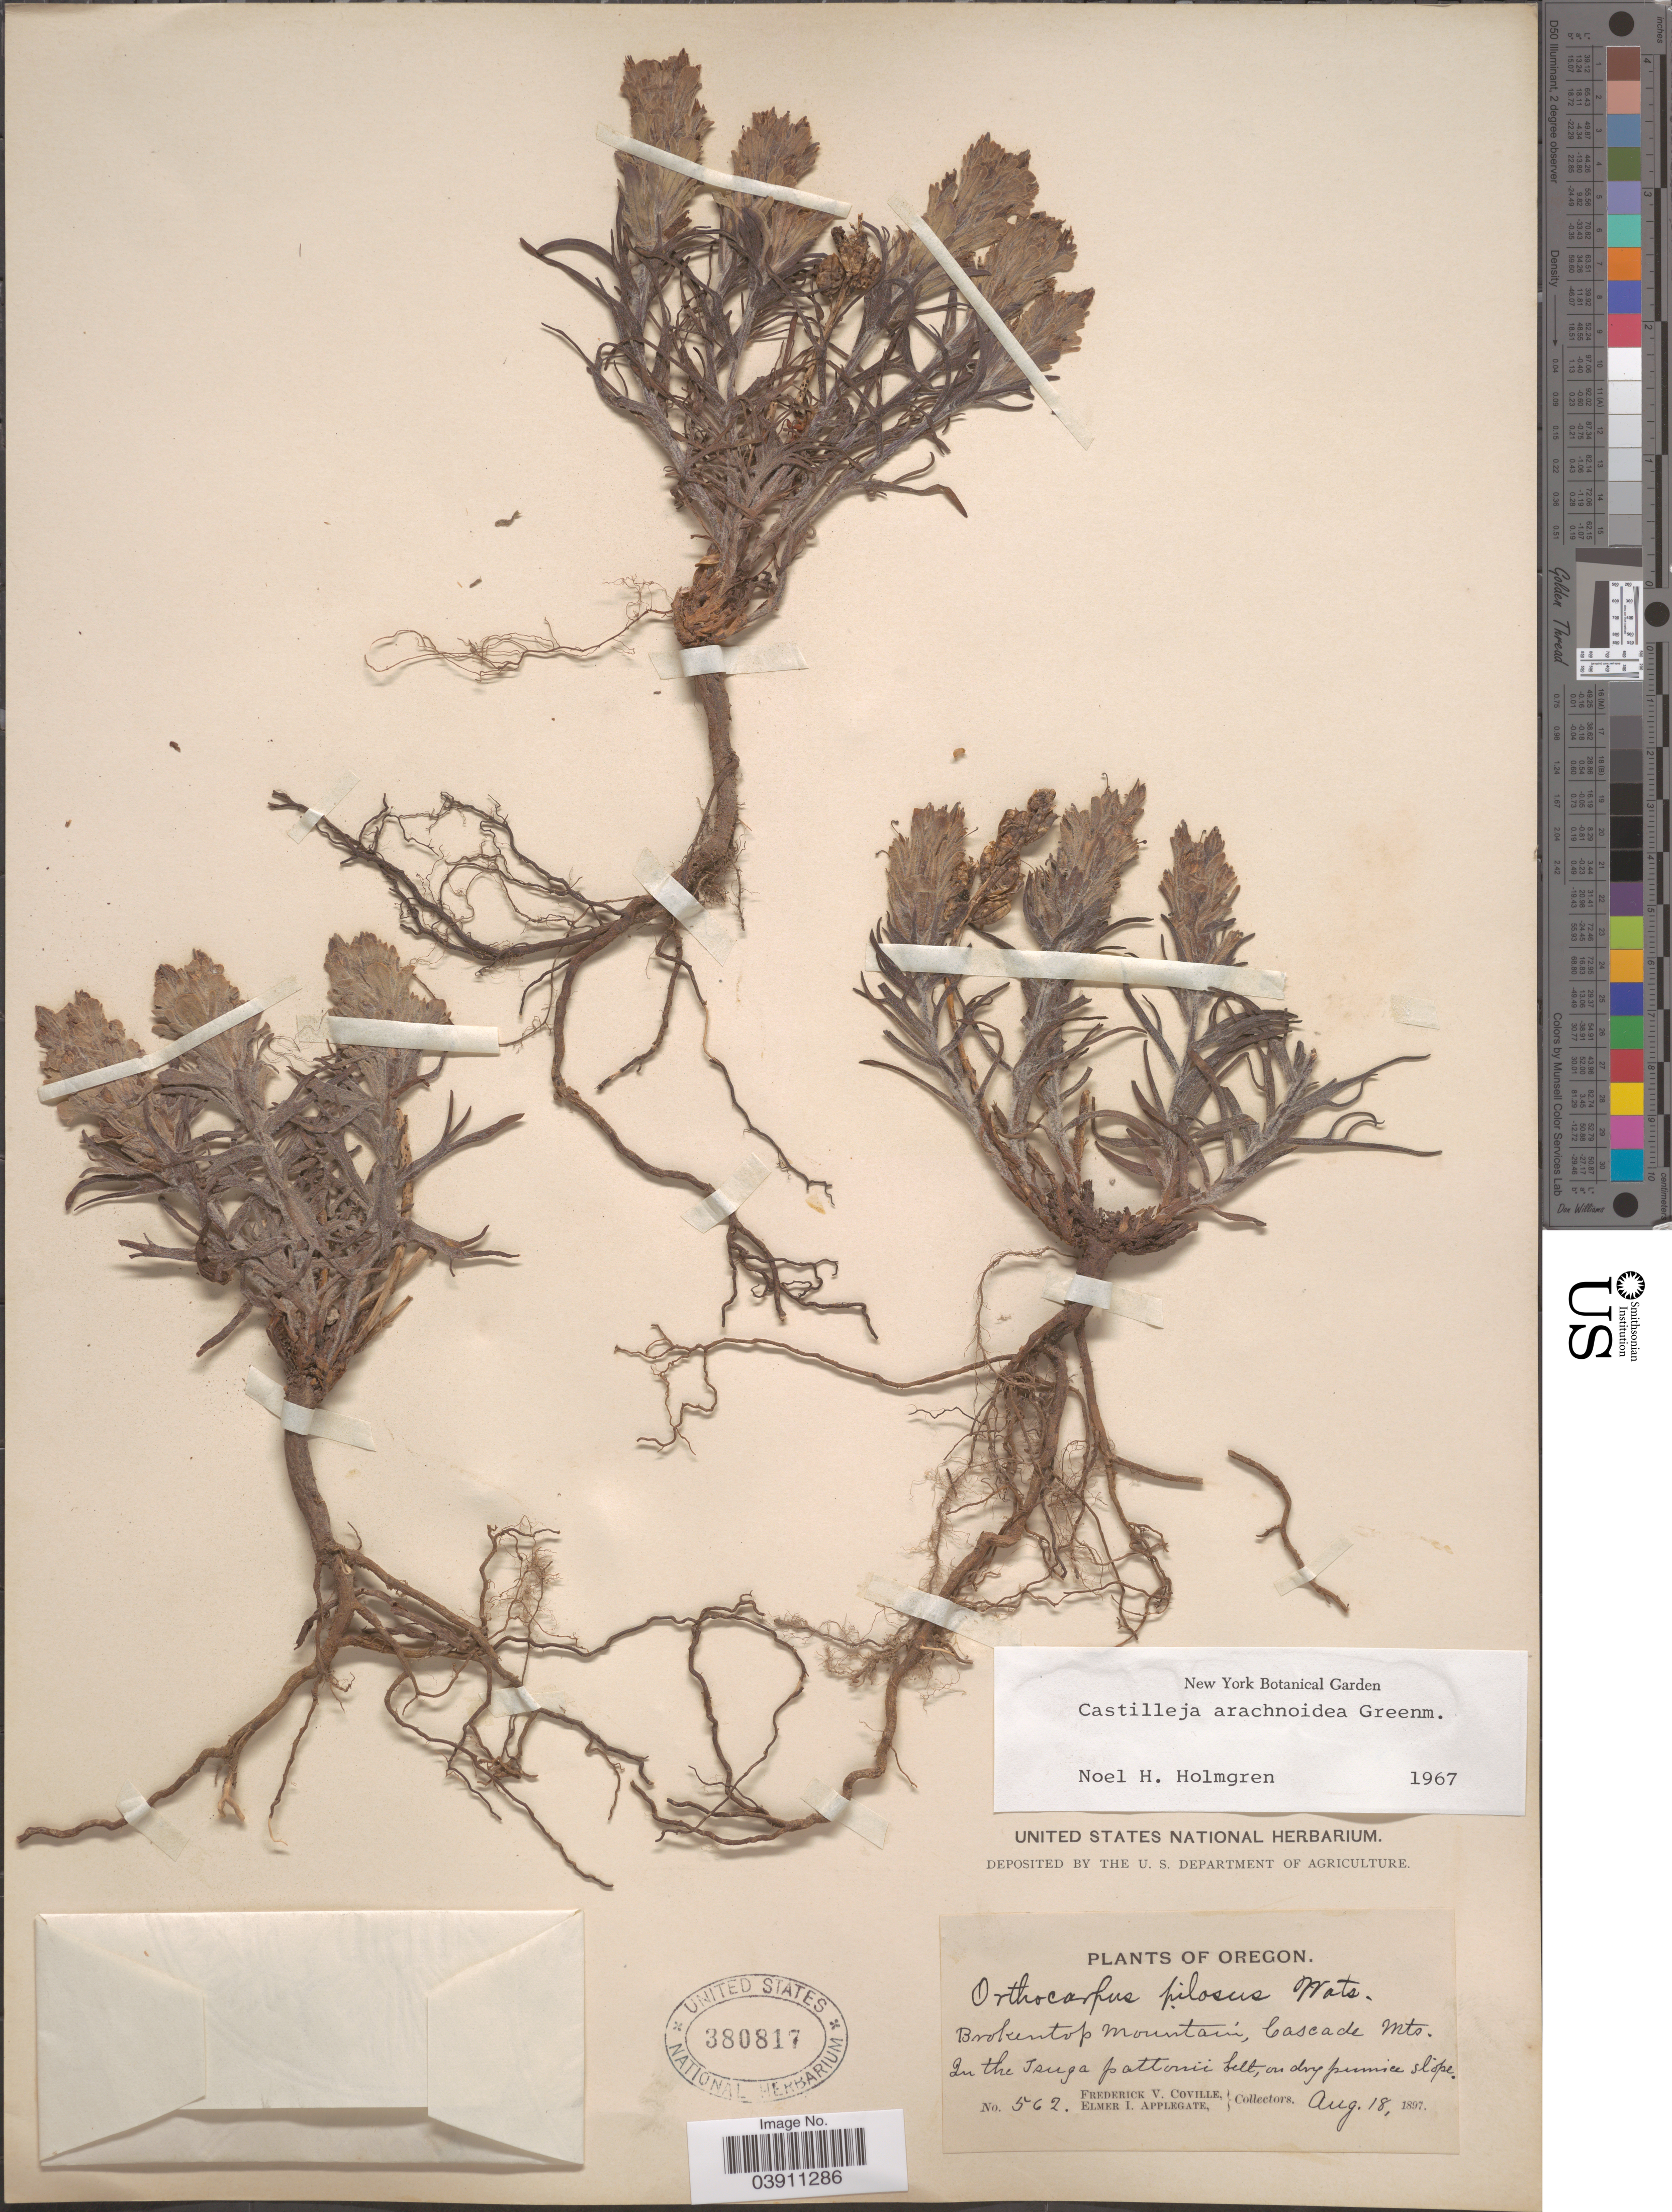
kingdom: Plantae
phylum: Tracheophyta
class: Magnoliopsida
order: Lamiales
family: Orobanchaceae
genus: Castilleja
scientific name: Castilleja arachnoidea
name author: Greenm.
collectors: F. V. Coville & E. I. Applegate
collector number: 562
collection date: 1897-08-18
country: United States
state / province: Oregon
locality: Brokentop Mountain, Cascade Mts. In the Isuga pattonii belt, on dry pumice slope.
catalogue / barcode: US 380817